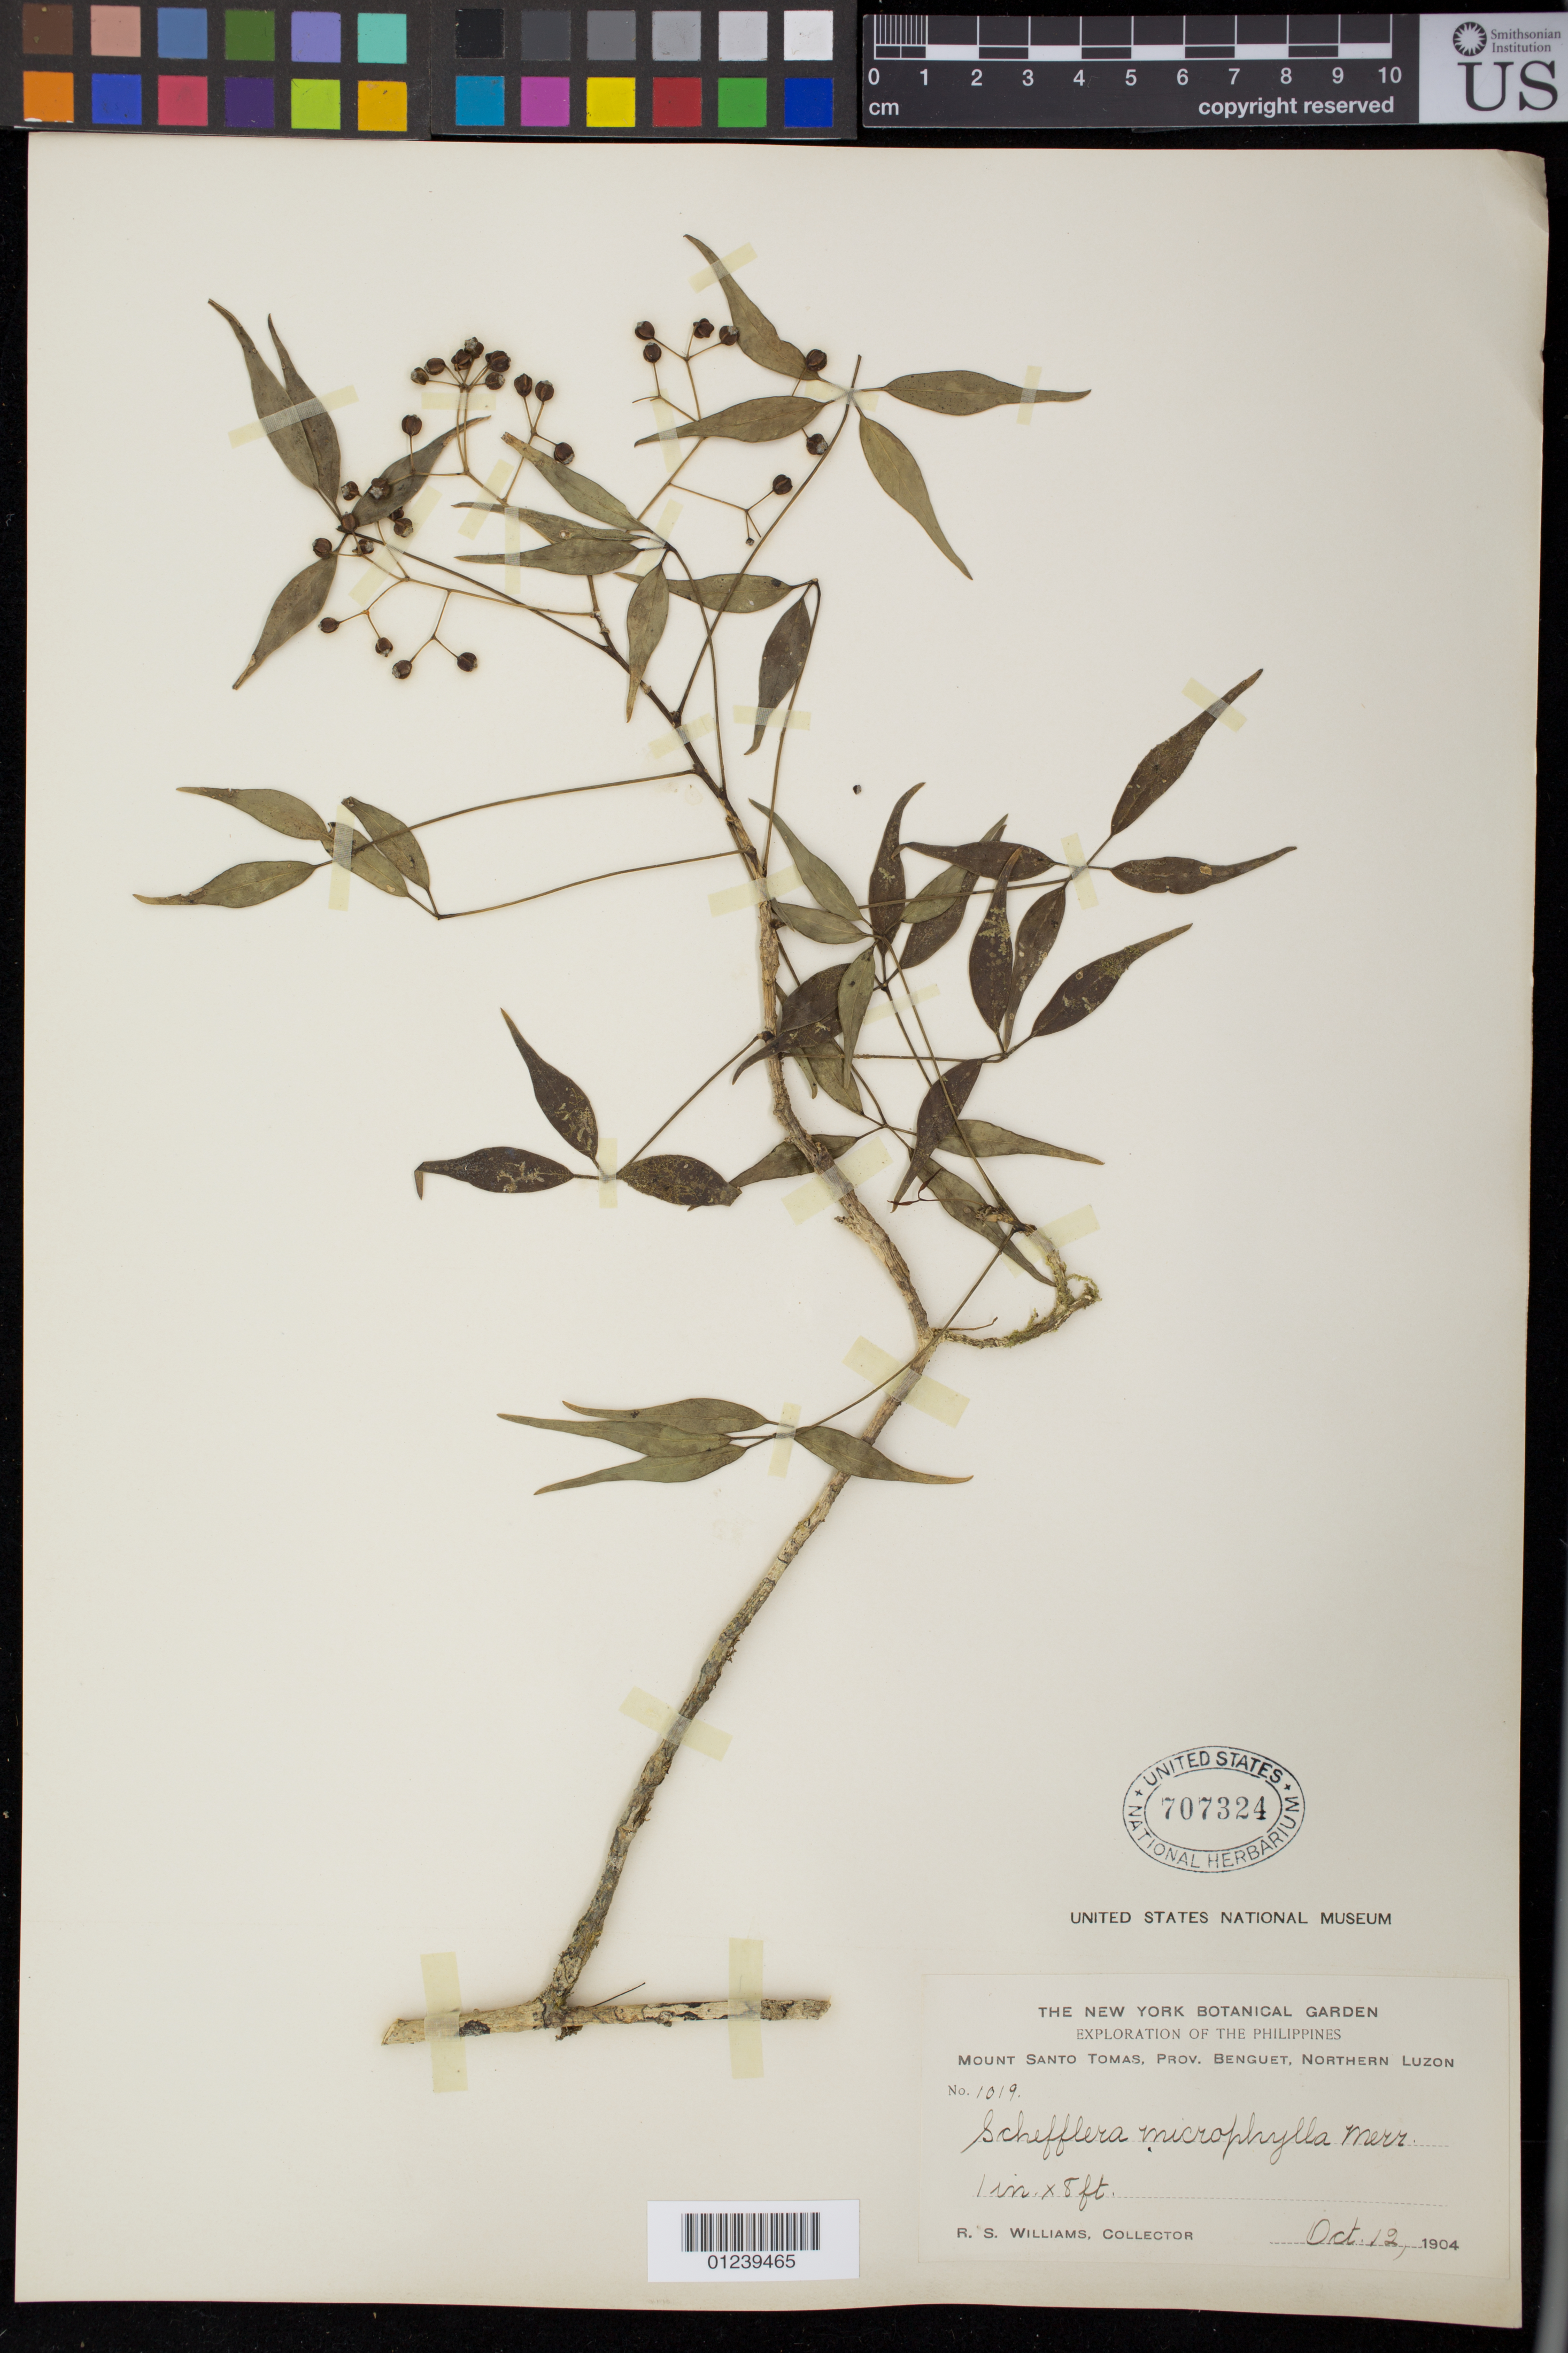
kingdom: Plantae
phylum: Tracheophyta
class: Magnoliopsida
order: Apiales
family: Araliaceae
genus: Schefflera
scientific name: Schefflera microphylla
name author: Merr.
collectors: R. S. Williams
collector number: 1019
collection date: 1904-10-12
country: Philippines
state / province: Cordillera (Administrative Region)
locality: Mount Santo Thomas. Prov. Benguet, Northern Luzon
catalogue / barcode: US 707324